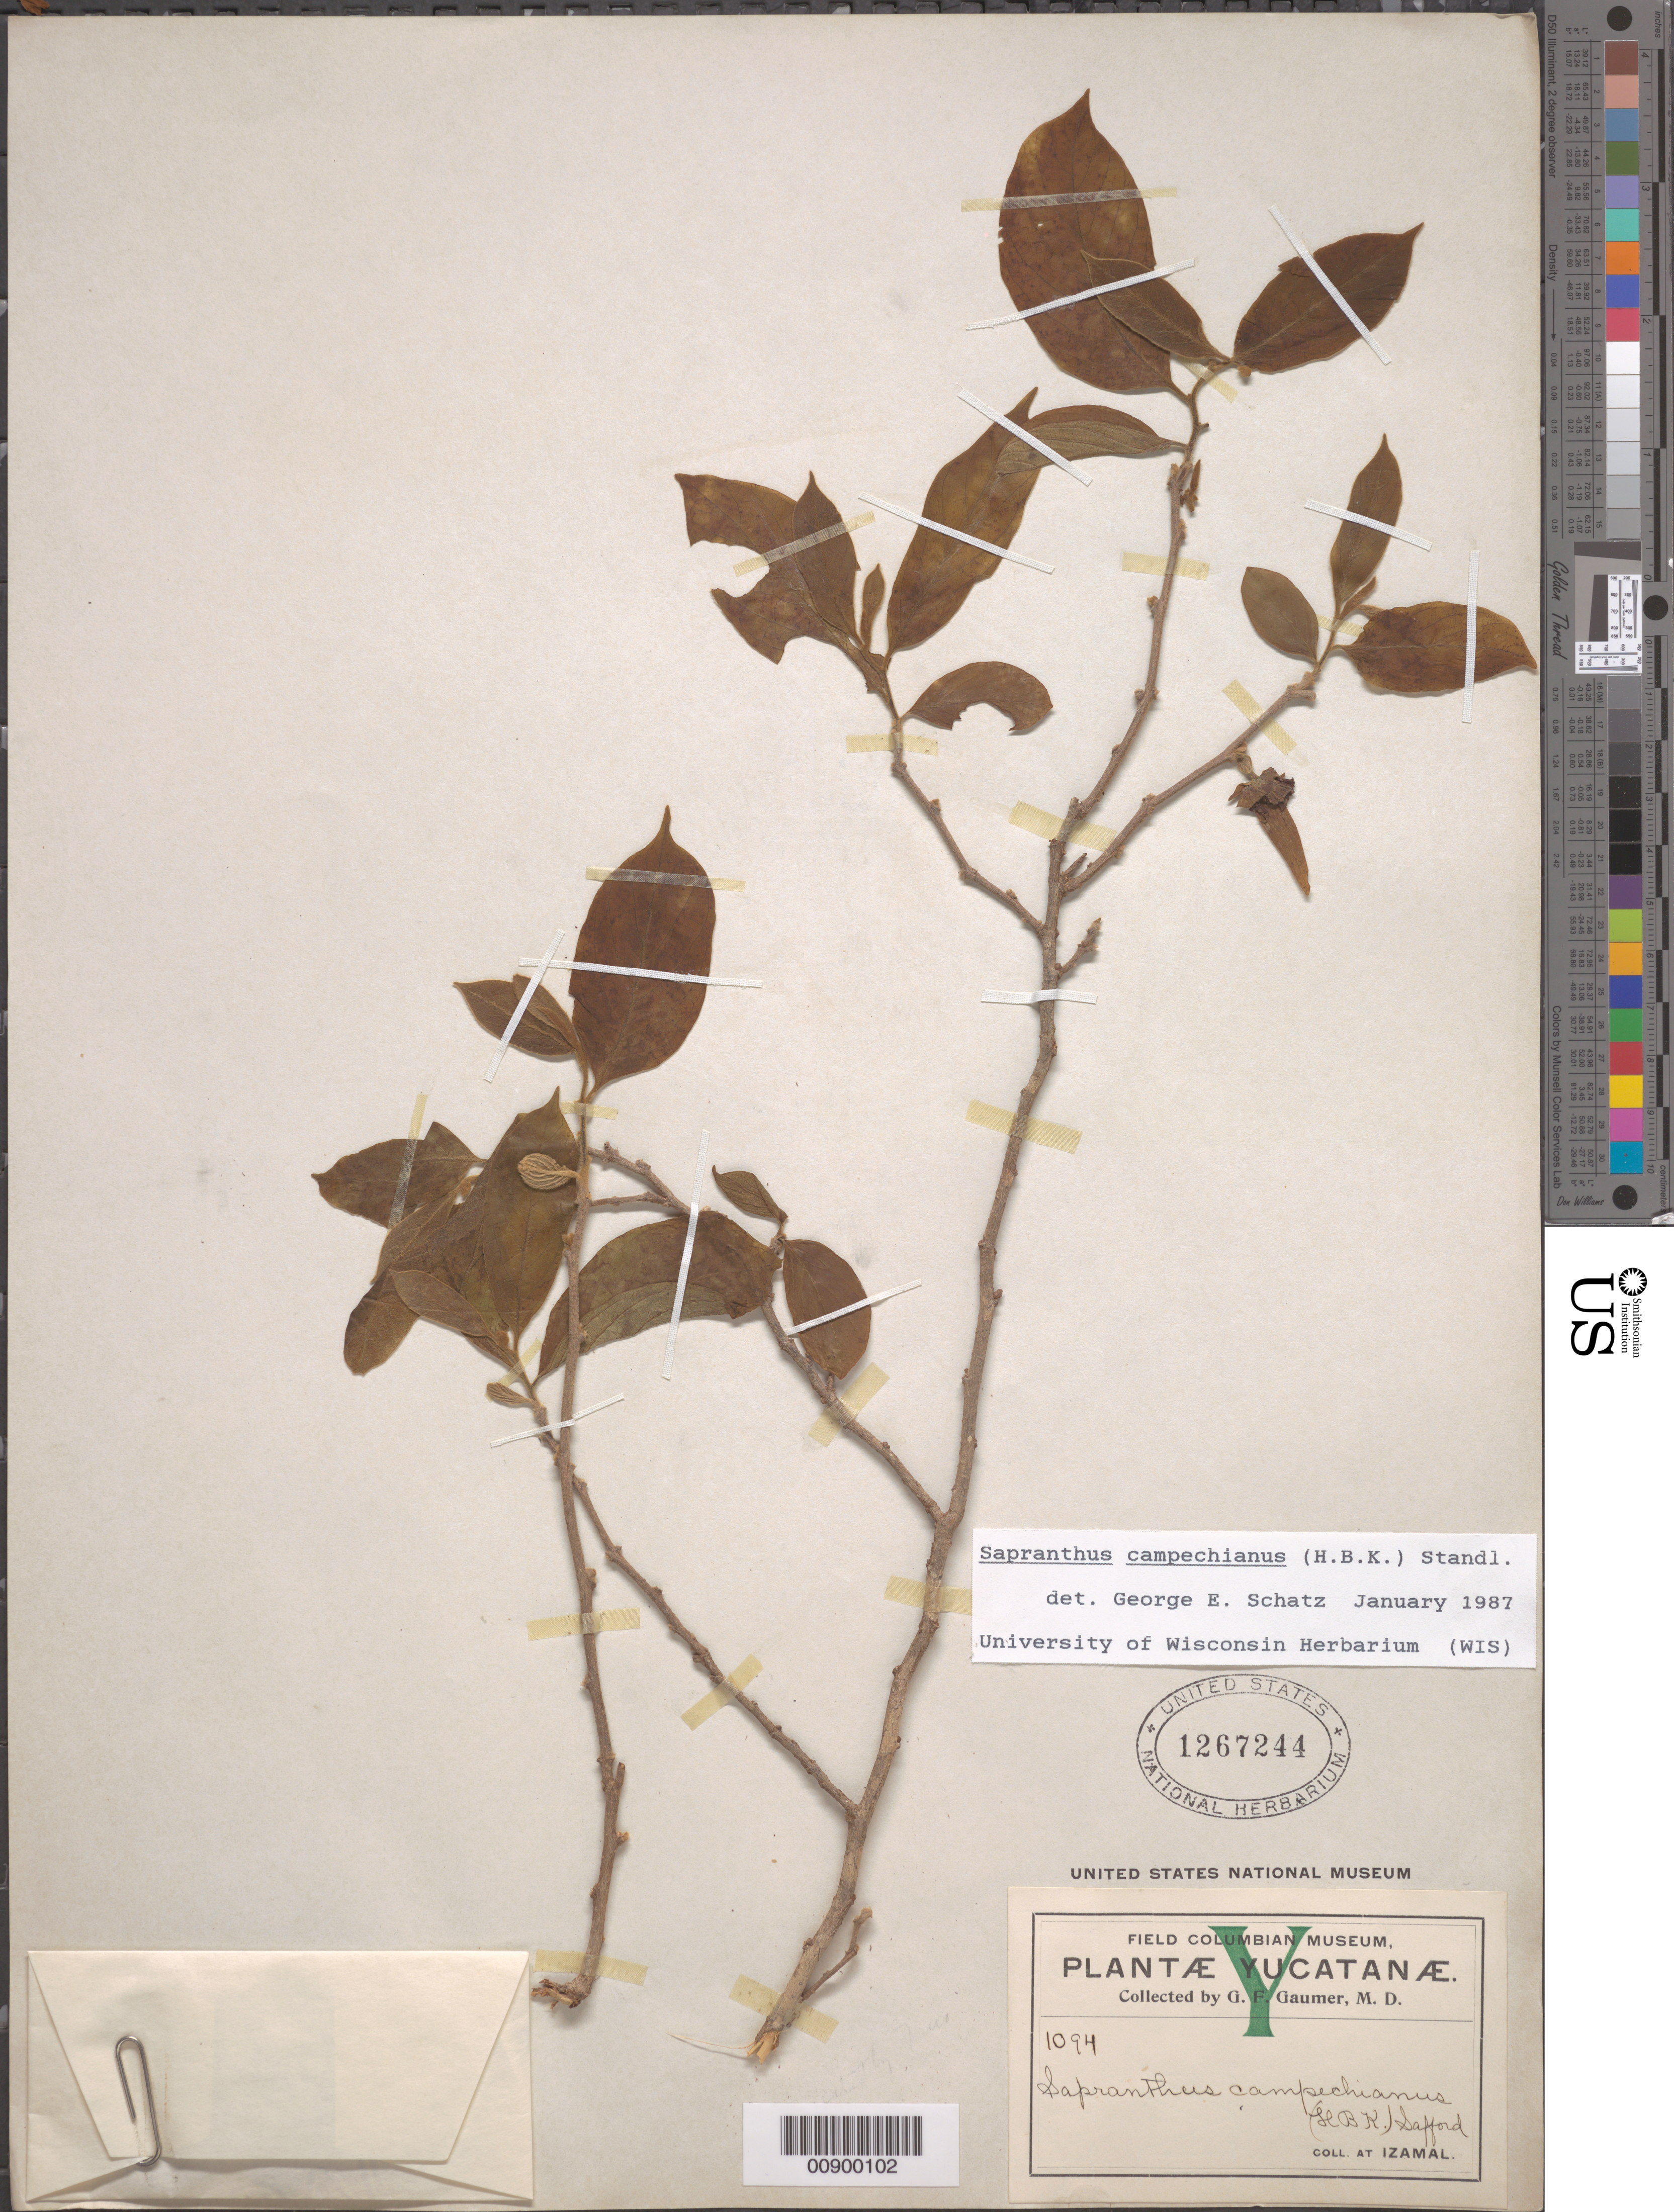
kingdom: Plantae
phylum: Tracheophyta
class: Magnoliopsida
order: Magnoliales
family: Annonaceae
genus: Sapranthus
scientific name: Sapranthus campechianus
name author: (Kunth) Standl.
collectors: G. F. Gaumer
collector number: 1094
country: Mexico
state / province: Yucatán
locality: Izamal, Yucatán.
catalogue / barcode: US 1267244